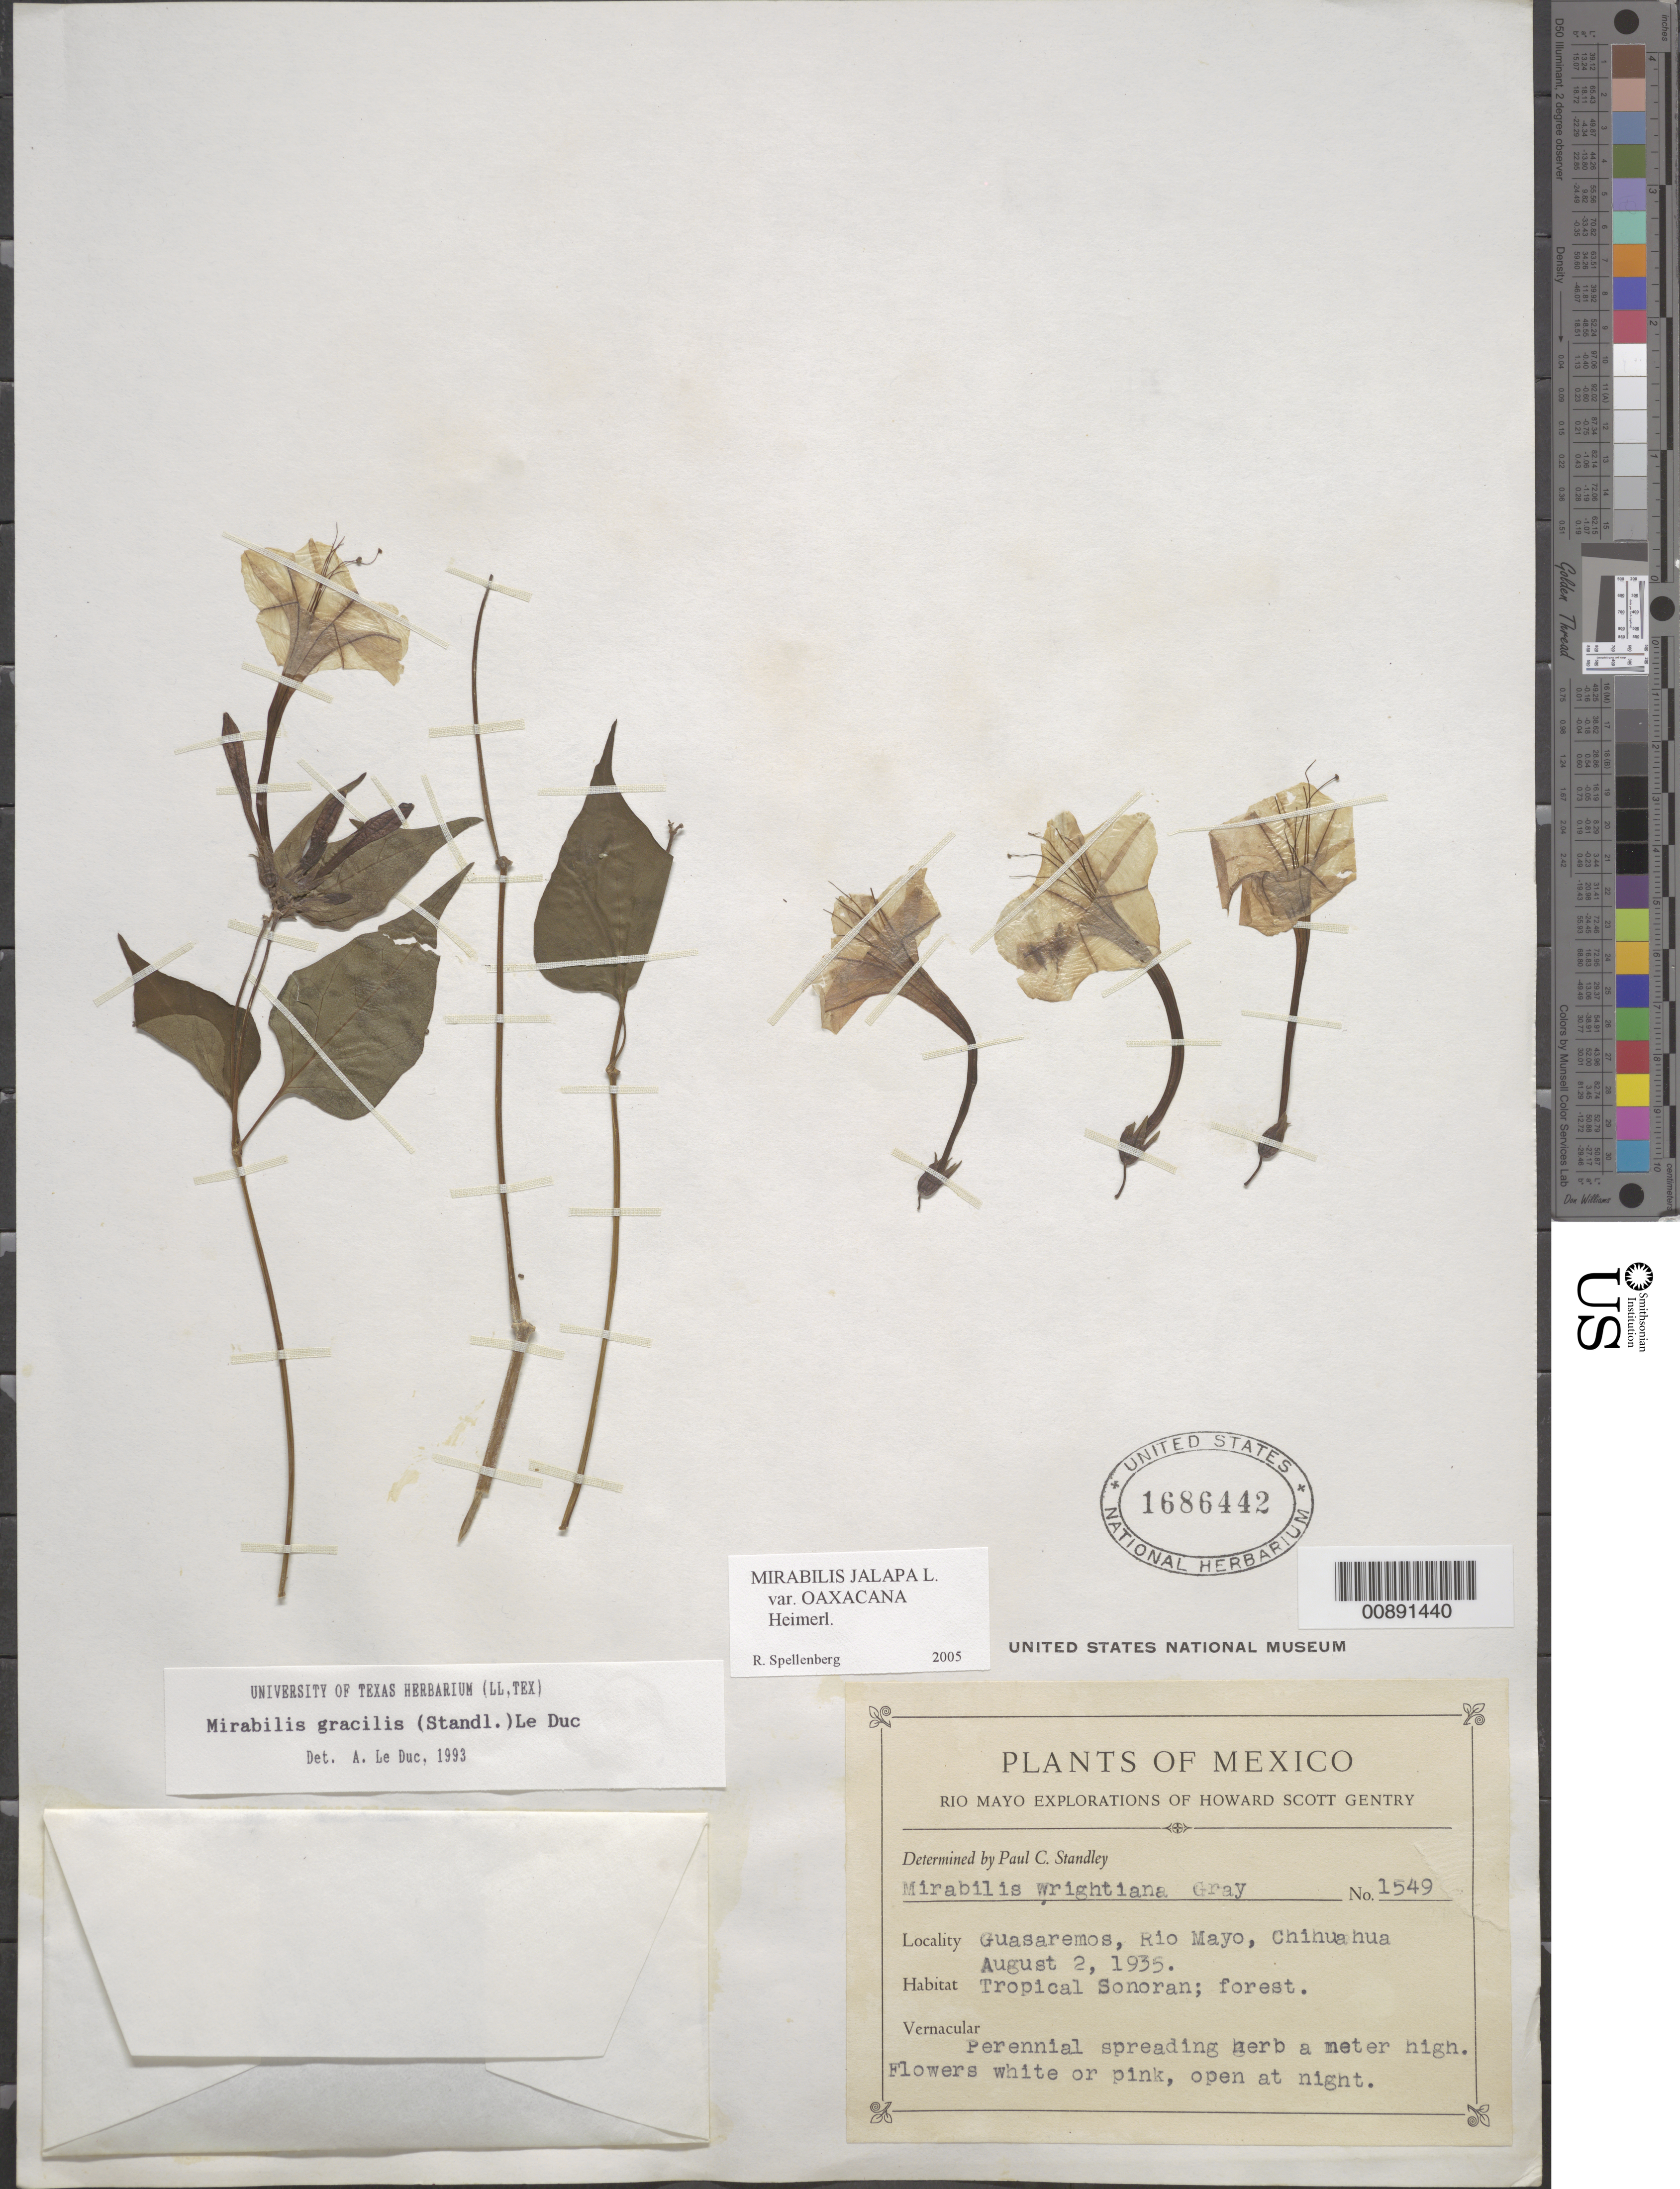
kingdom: Plantae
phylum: Tracheophyta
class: Magnoliopsida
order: Caryophyllales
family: Nyctaginaceae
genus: Mirabilis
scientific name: Mirabilis jalapa var. oaxacana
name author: L.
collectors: H. S. Gentry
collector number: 1549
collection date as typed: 02 Aug 1935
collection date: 1935-08-02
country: Mexico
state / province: Chihuahua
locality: Guasaremos, Río Mayo, Chihuahua.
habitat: Tropical Sonoran; forest.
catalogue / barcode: US 1686442